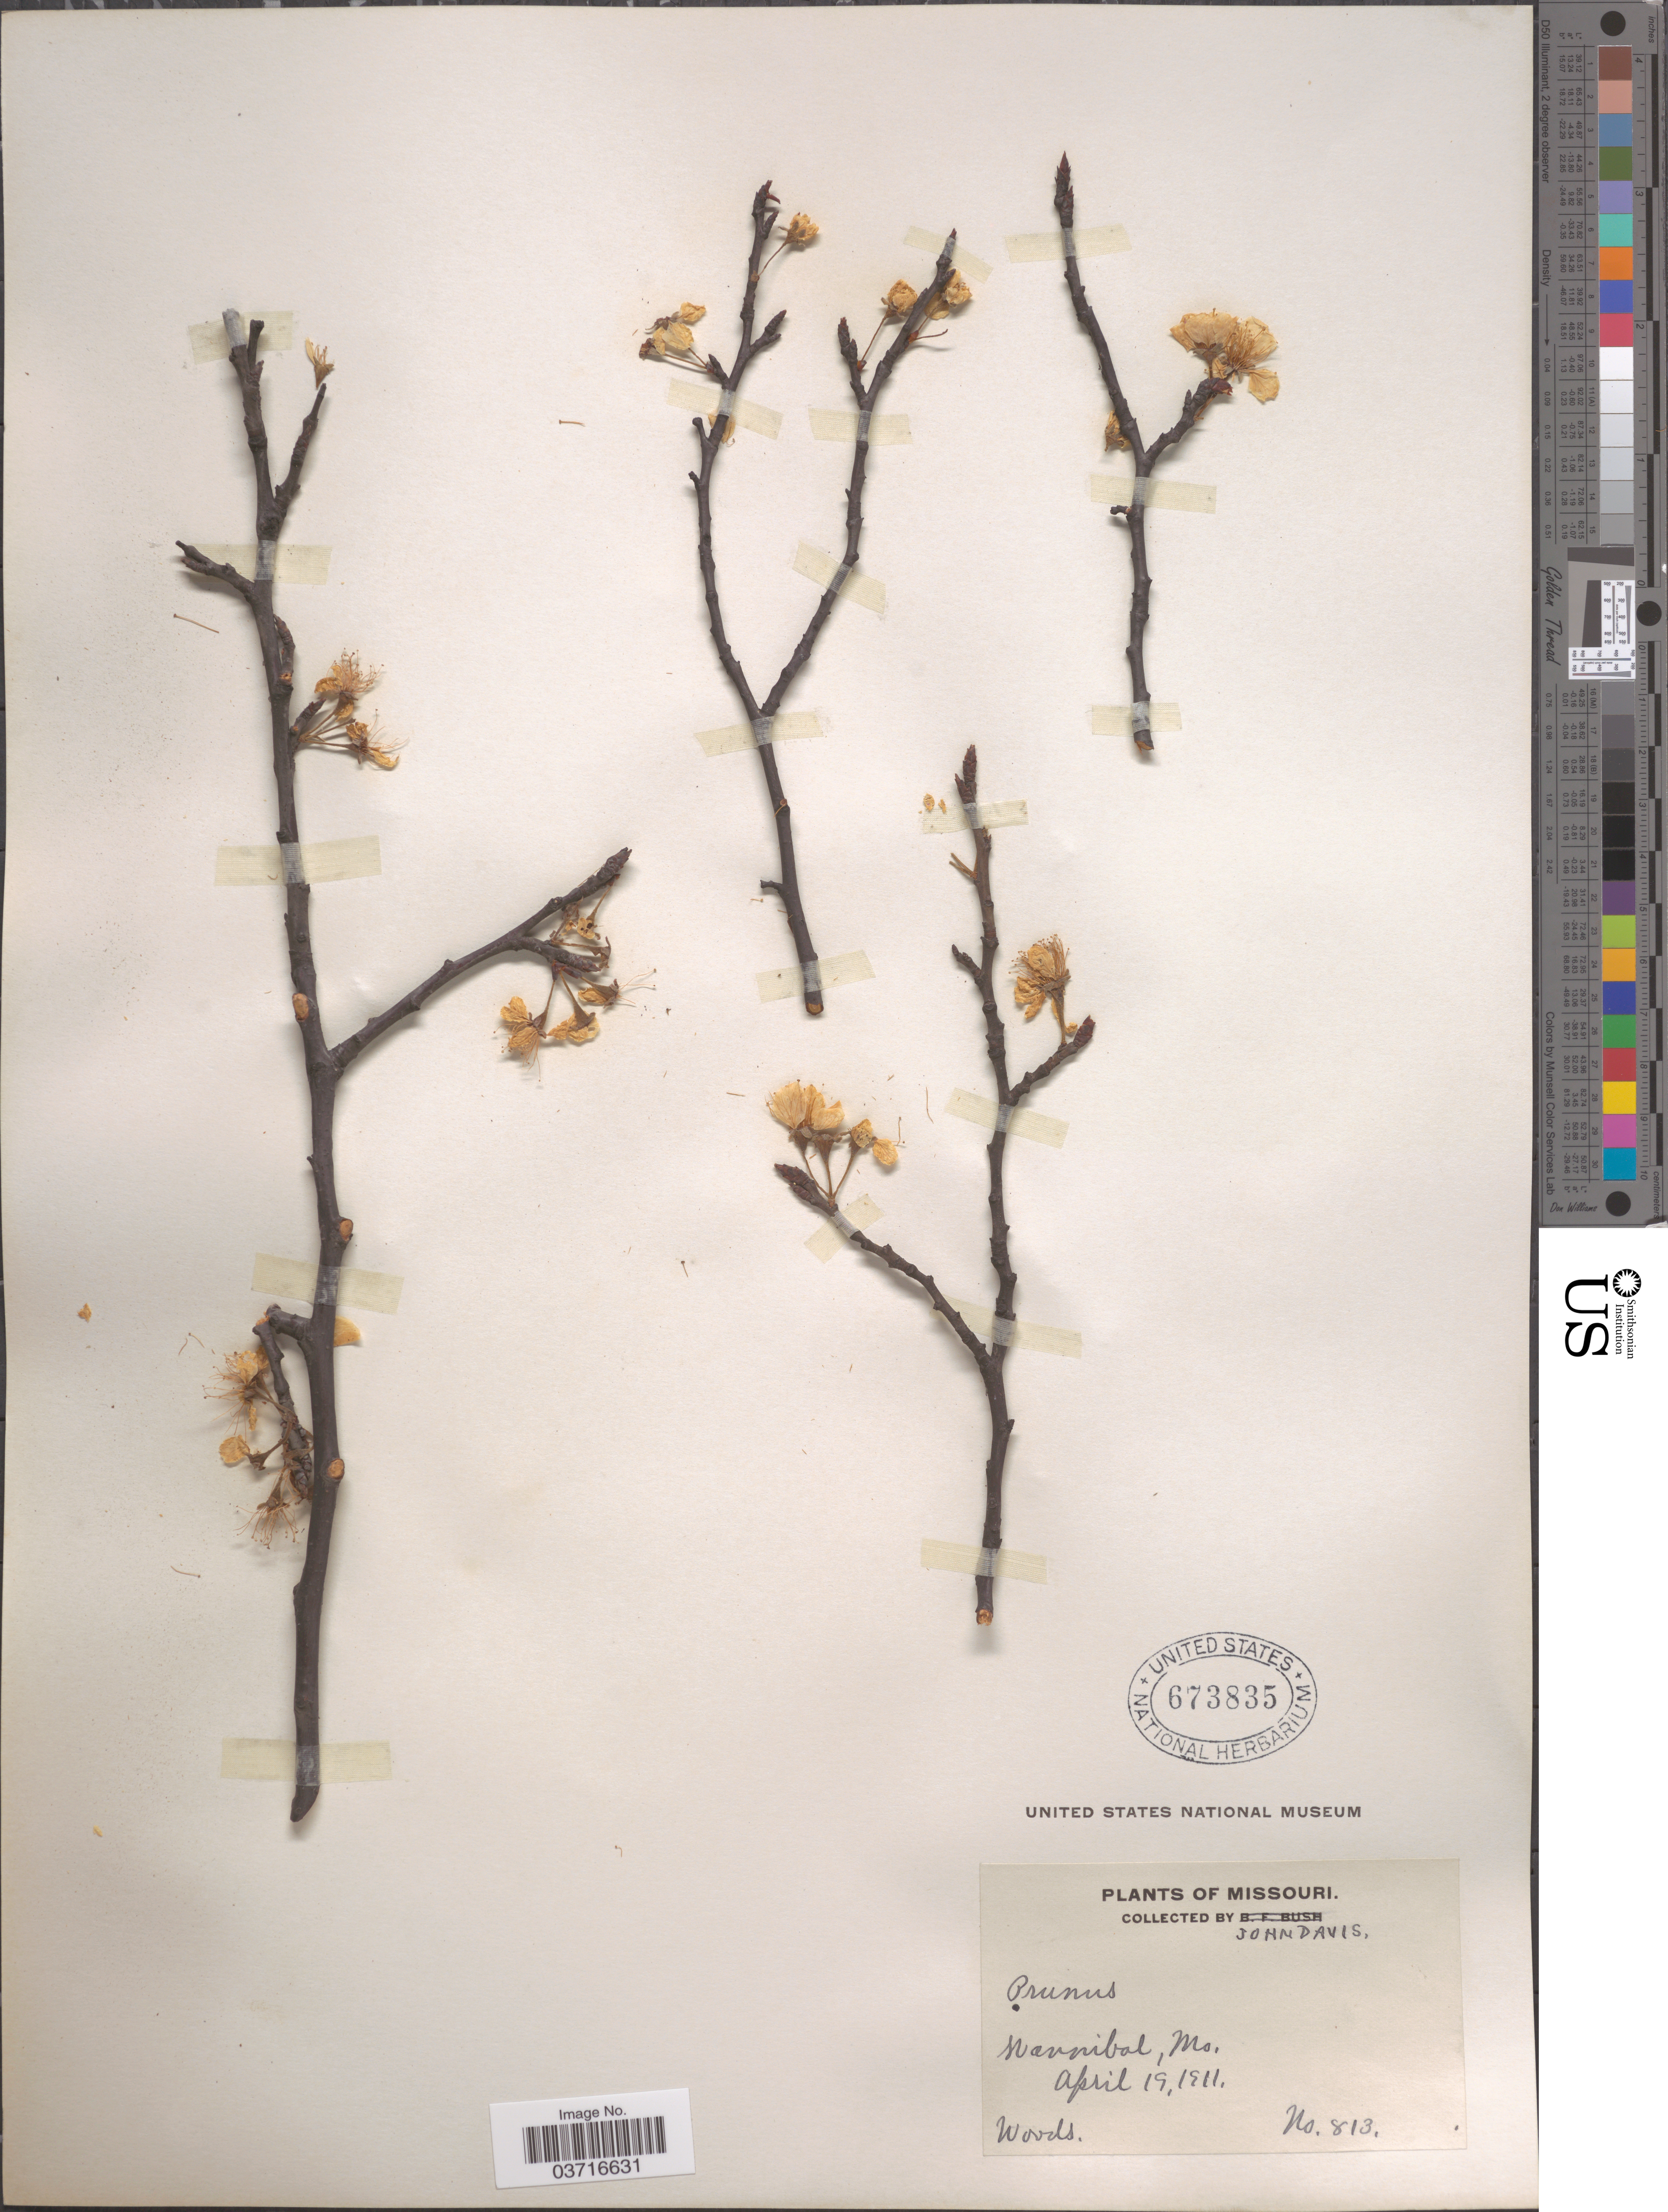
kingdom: Plantae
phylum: Tracheophyta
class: Magnoliopsida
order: Rosales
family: Rosaceae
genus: Prunus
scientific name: Prunus sp.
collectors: J. Davis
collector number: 813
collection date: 1911-04-19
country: United States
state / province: Missouri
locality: Hannibal.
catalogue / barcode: US 673835